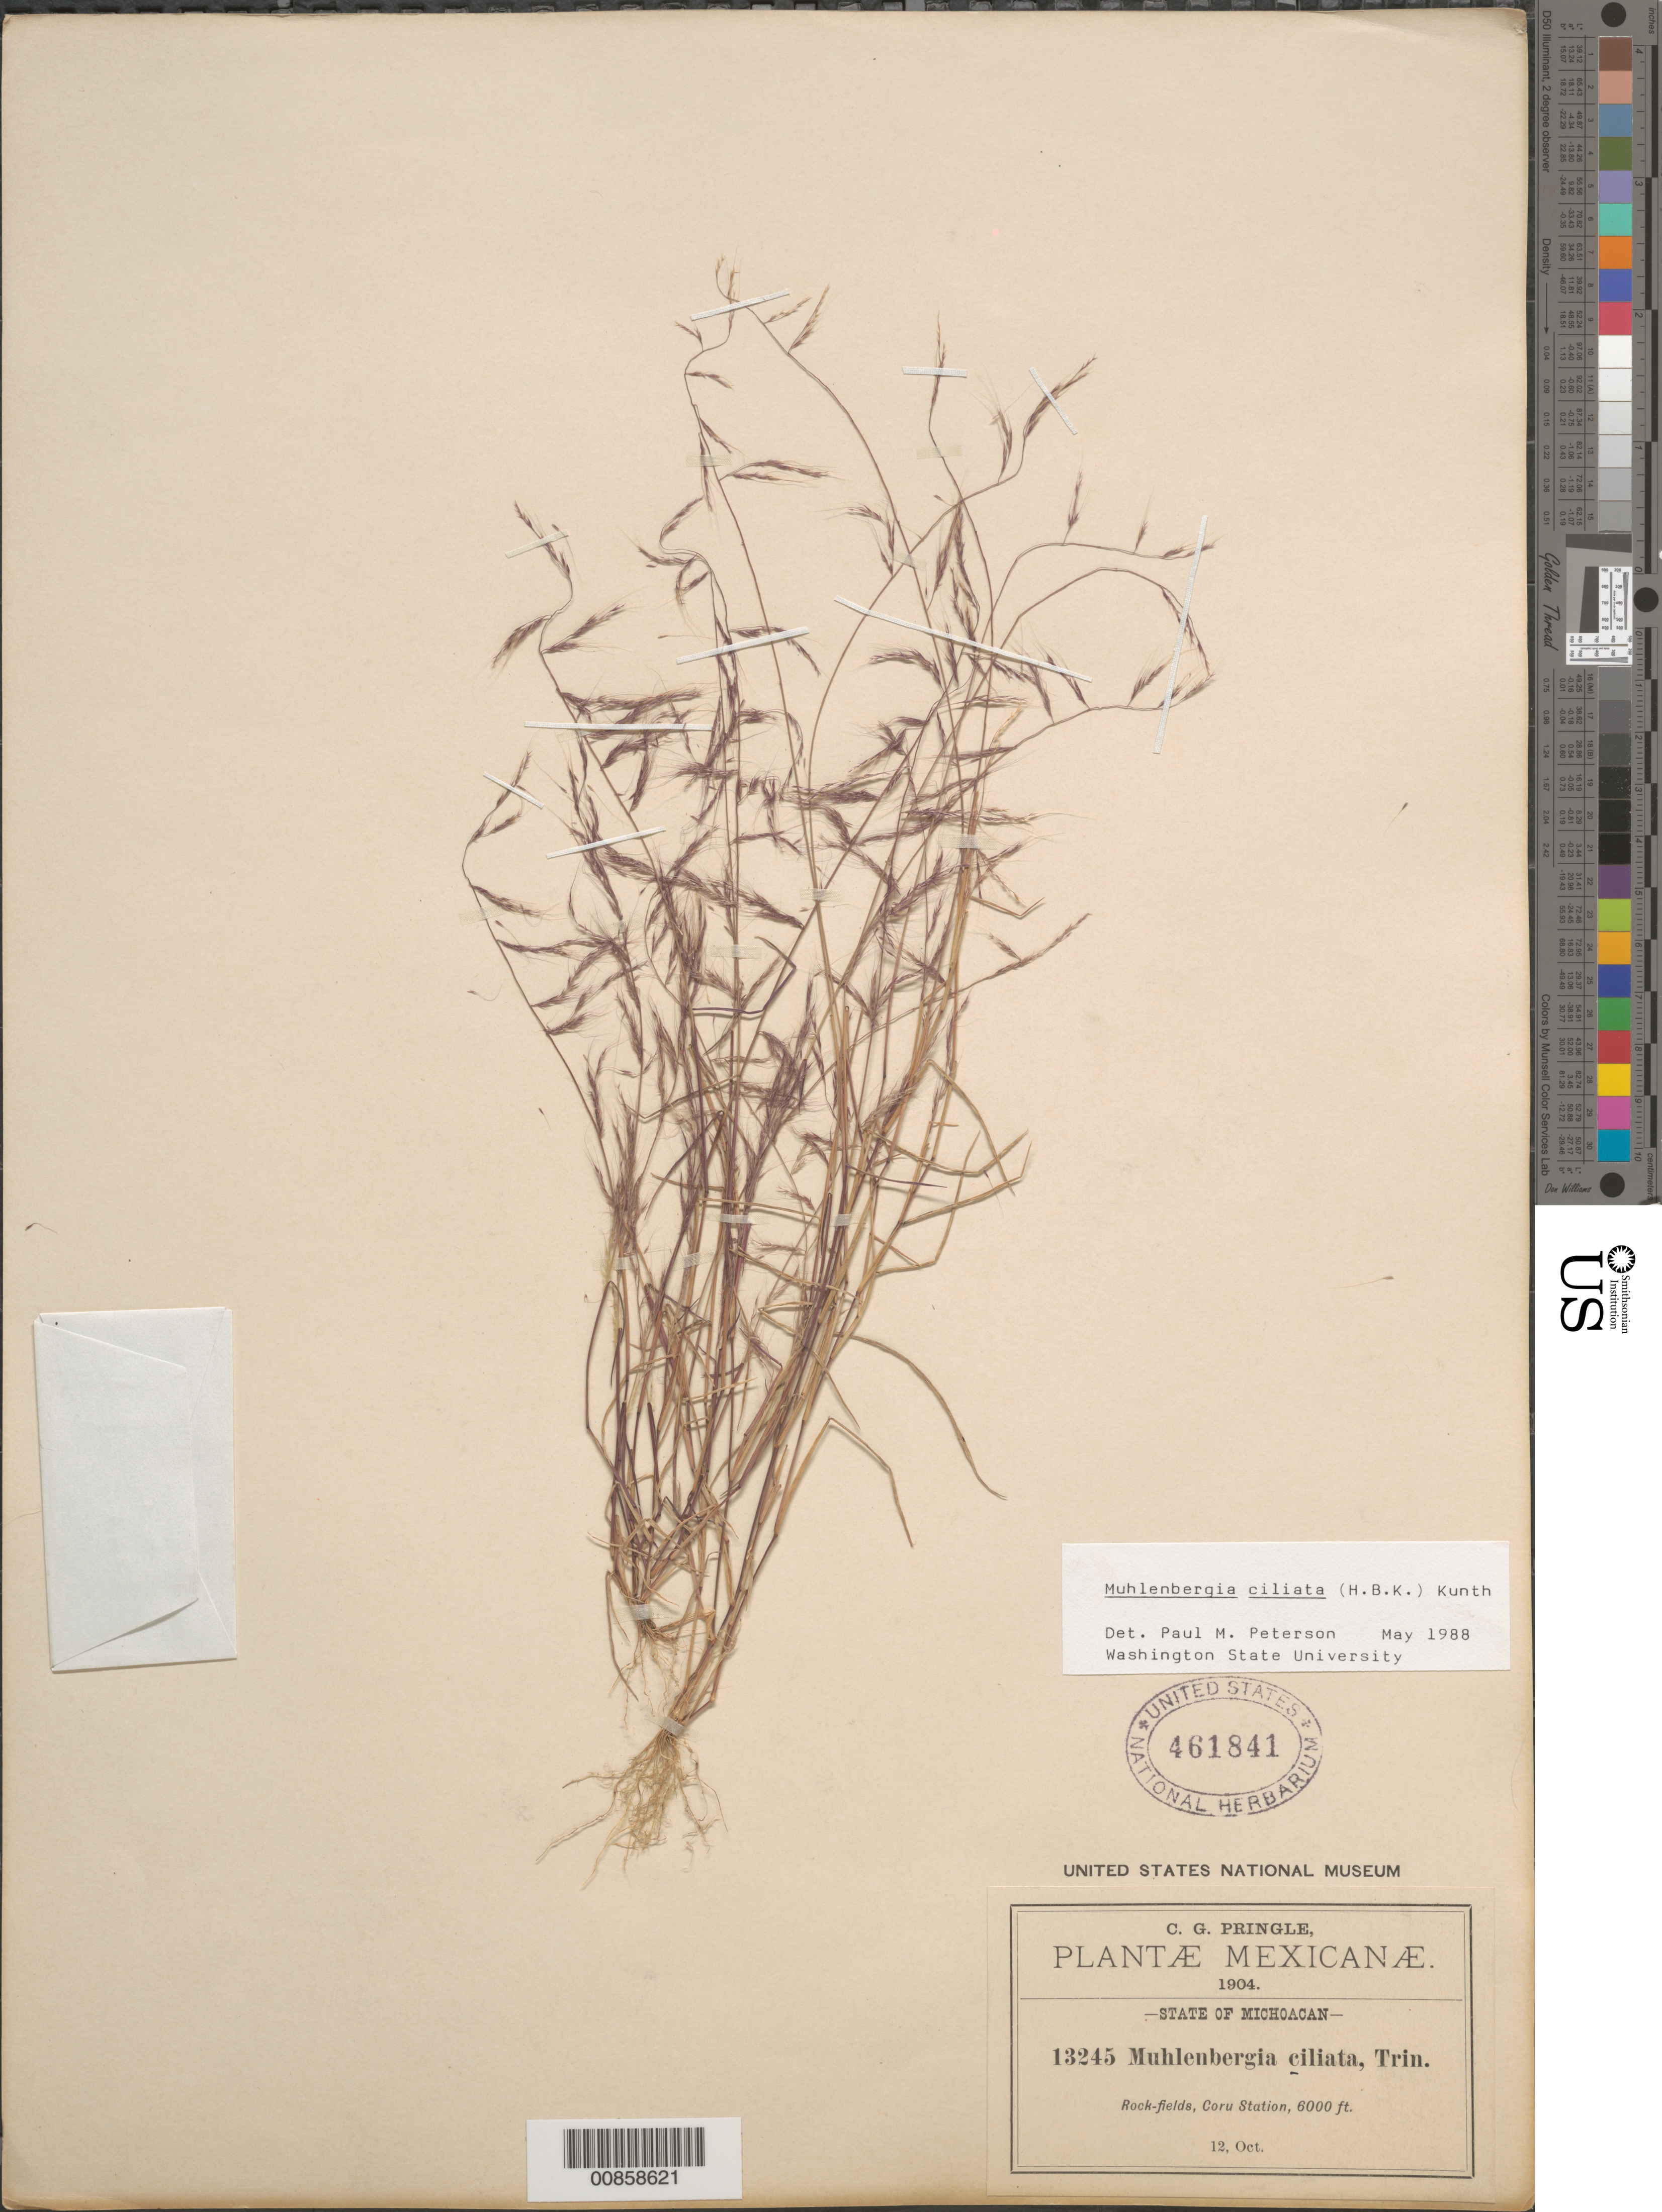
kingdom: Plantae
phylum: Tracheophyta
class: Liliopsida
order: Poales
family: Poaceae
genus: Muhlenbergia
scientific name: Muhlenbergia ciliata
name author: (Kunth) Trin.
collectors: C. G. Pringle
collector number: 13245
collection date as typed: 12 Oct 1904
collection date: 1904-10-12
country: Mexico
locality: Estación Coru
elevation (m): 1900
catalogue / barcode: US 461841